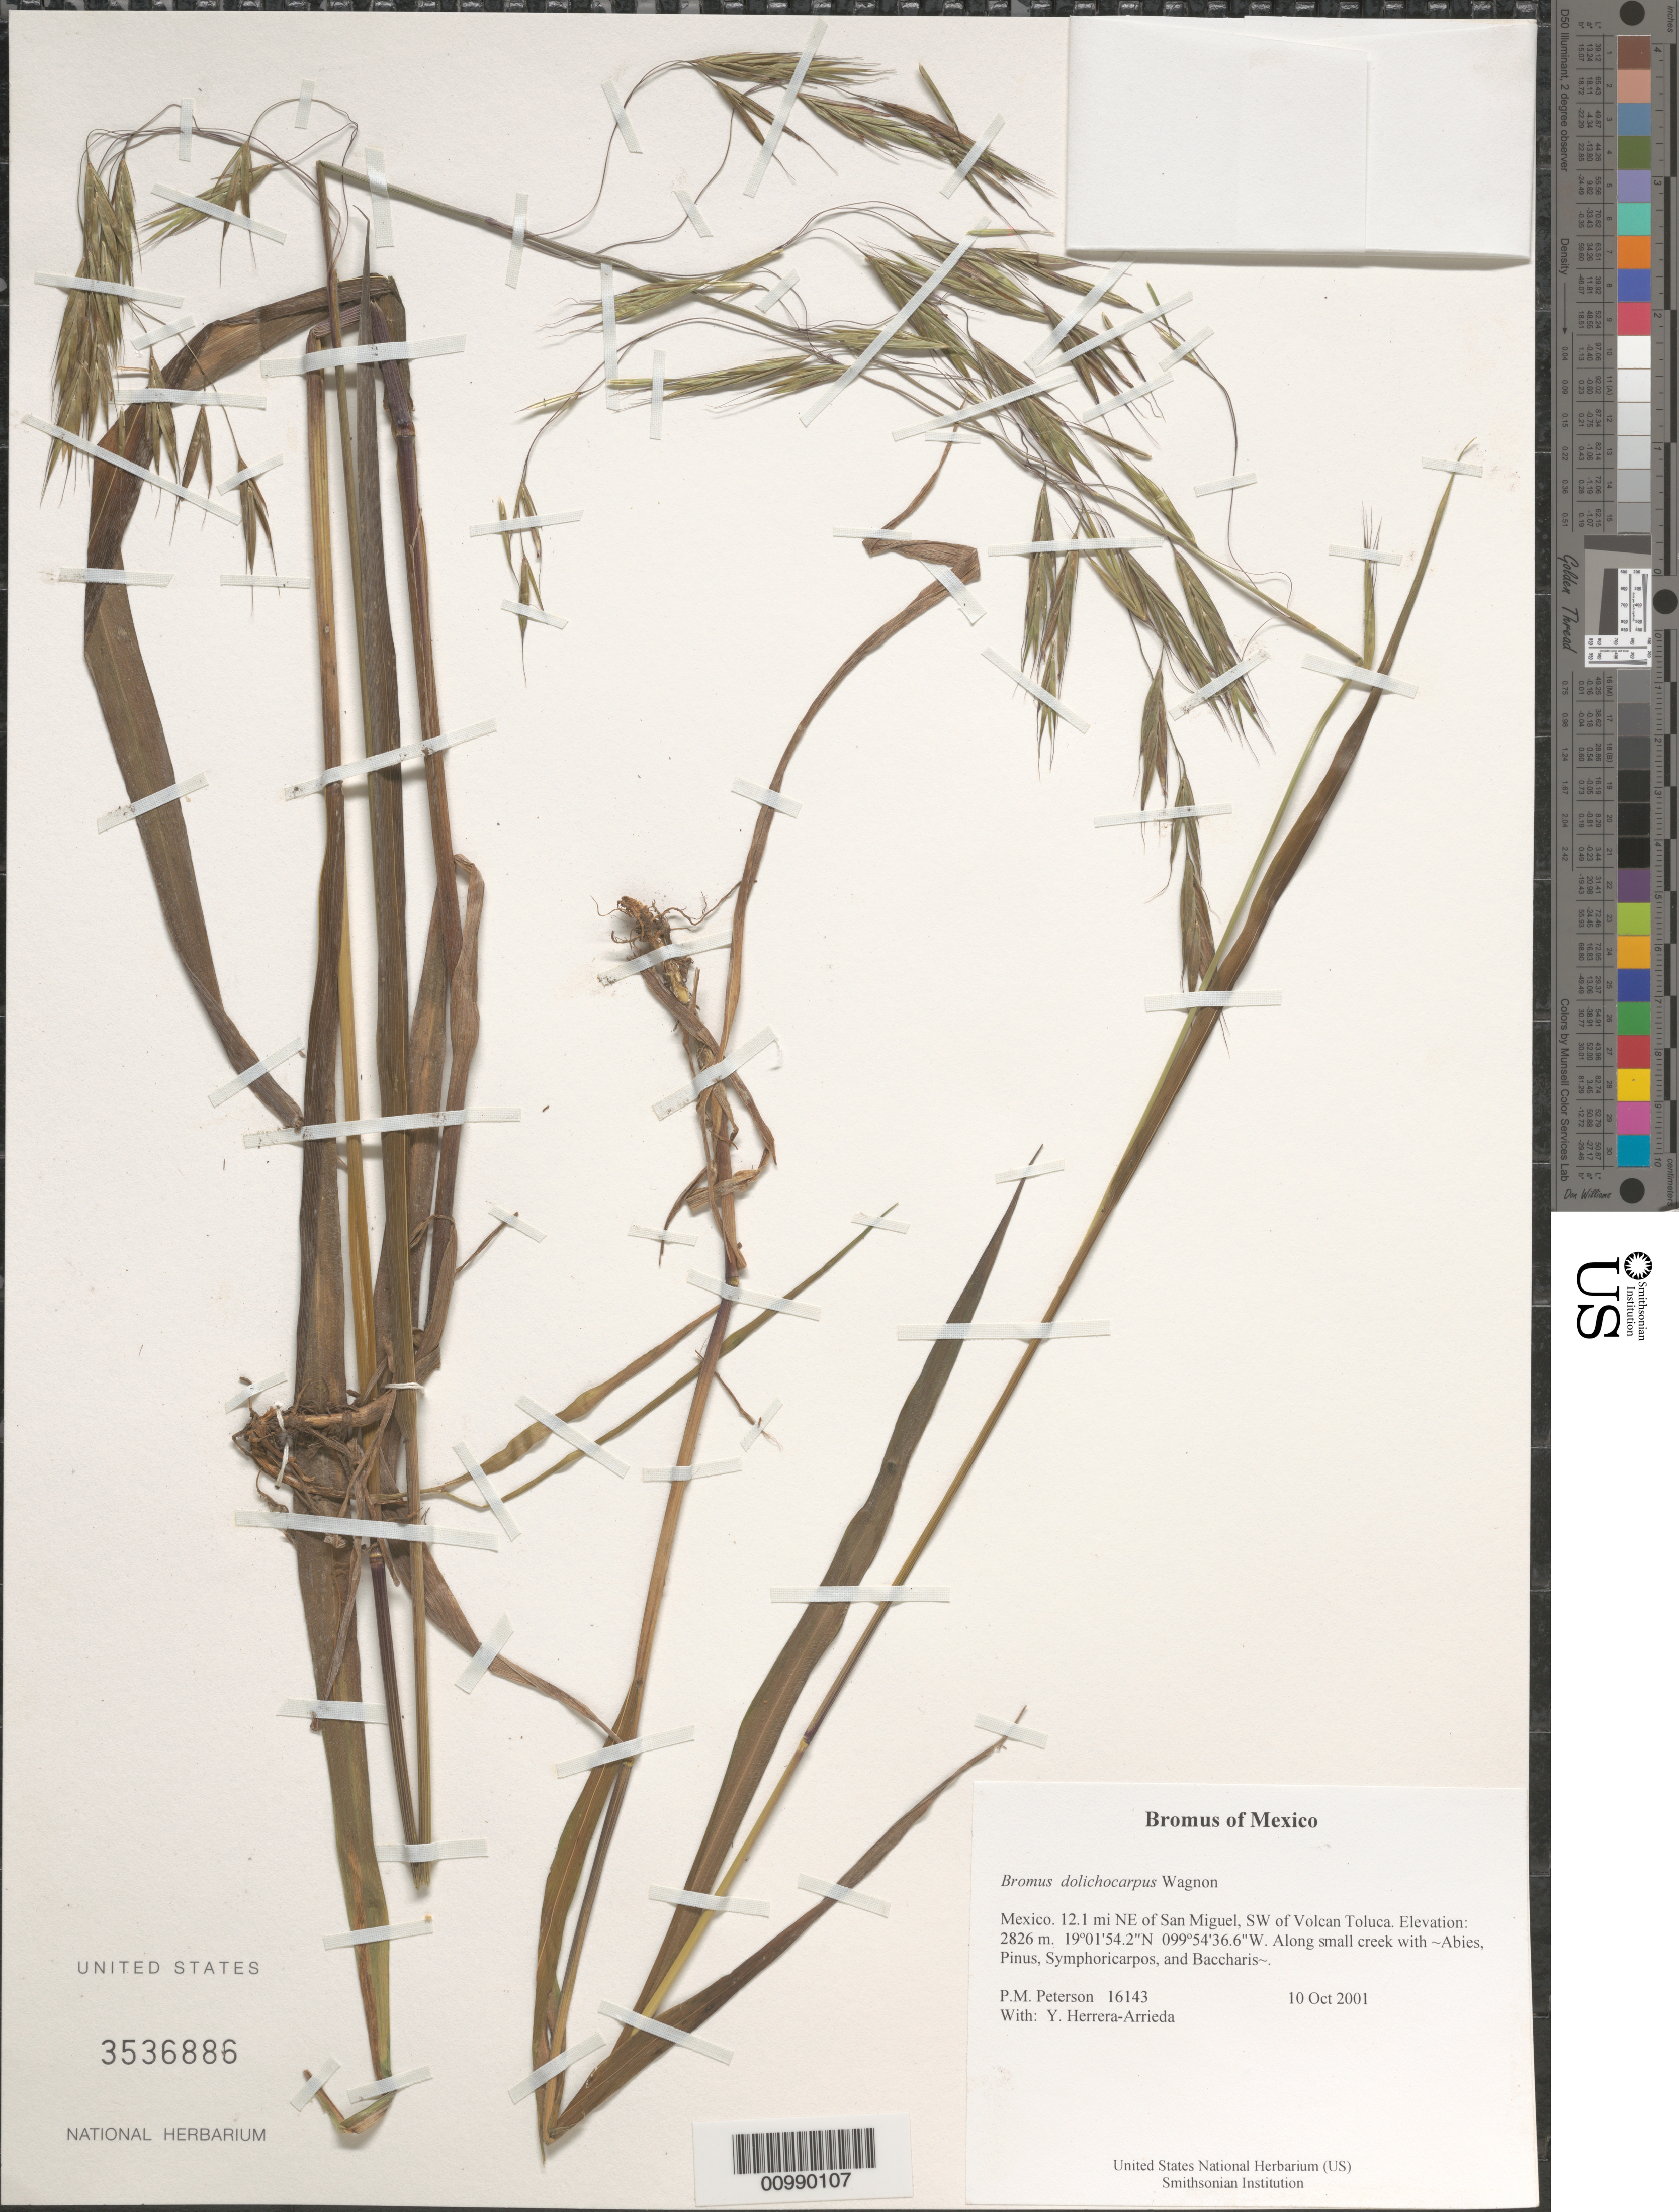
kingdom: Plantae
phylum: Tracheophyta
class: Liliopsida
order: Poales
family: Poaceae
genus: Bromus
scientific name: Bromus dolichocarpus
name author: Wagnon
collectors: P. M. Peterson & Y. Herrera Arrieta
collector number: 16143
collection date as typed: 10 Oct 2001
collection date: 2001-10-10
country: Mexico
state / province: México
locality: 12.1 mi NE of San Miguel, SW of Volcan Toluca.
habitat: Along small creek with ~Abies, Pinus, Symphoricarpos, and Baccharis~.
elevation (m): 2826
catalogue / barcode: US 3536886